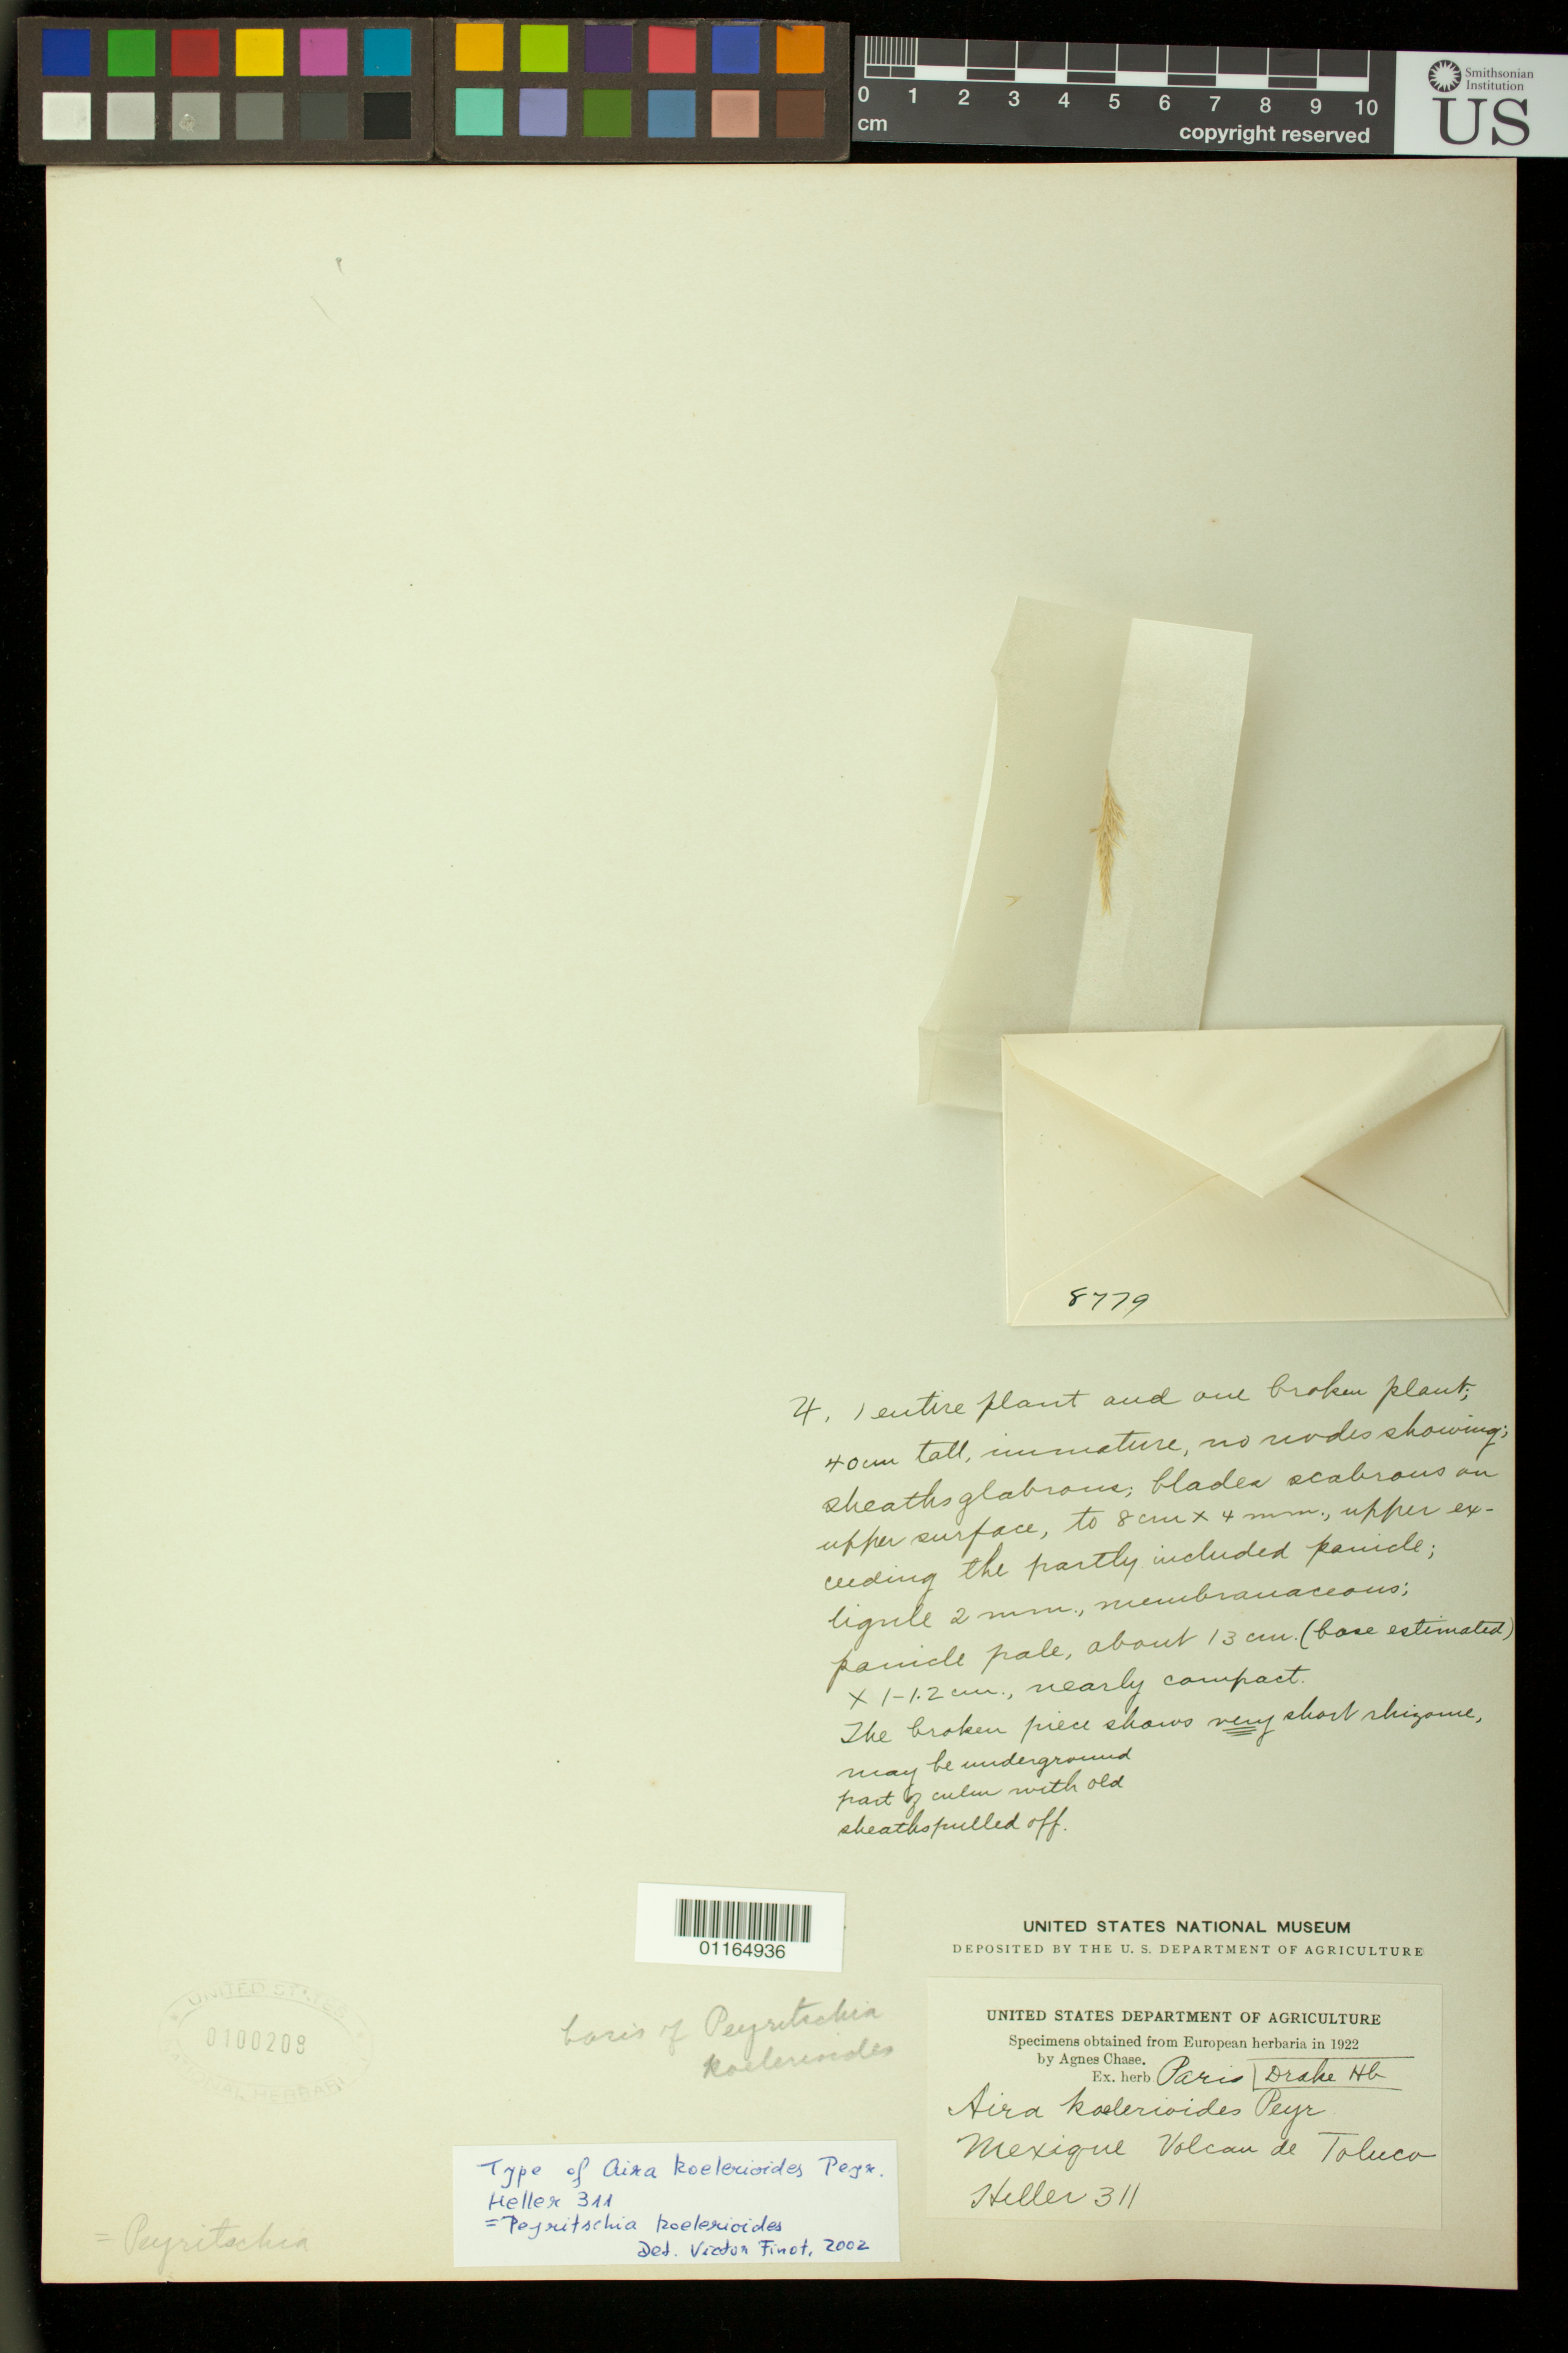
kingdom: Plantae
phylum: Tracheophyta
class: Liliopsida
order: Poales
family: Poaceae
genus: Aira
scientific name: Aira koelerioides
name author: Peyr.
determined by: Finot, V. L.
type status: Type Collection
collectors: C. B. Heller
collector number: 311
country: Mexico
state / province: México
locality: Volcan de Toluca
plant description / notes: Fragmentary material of type specimen ex herb. Drake (Paris)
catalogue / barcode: US 100208